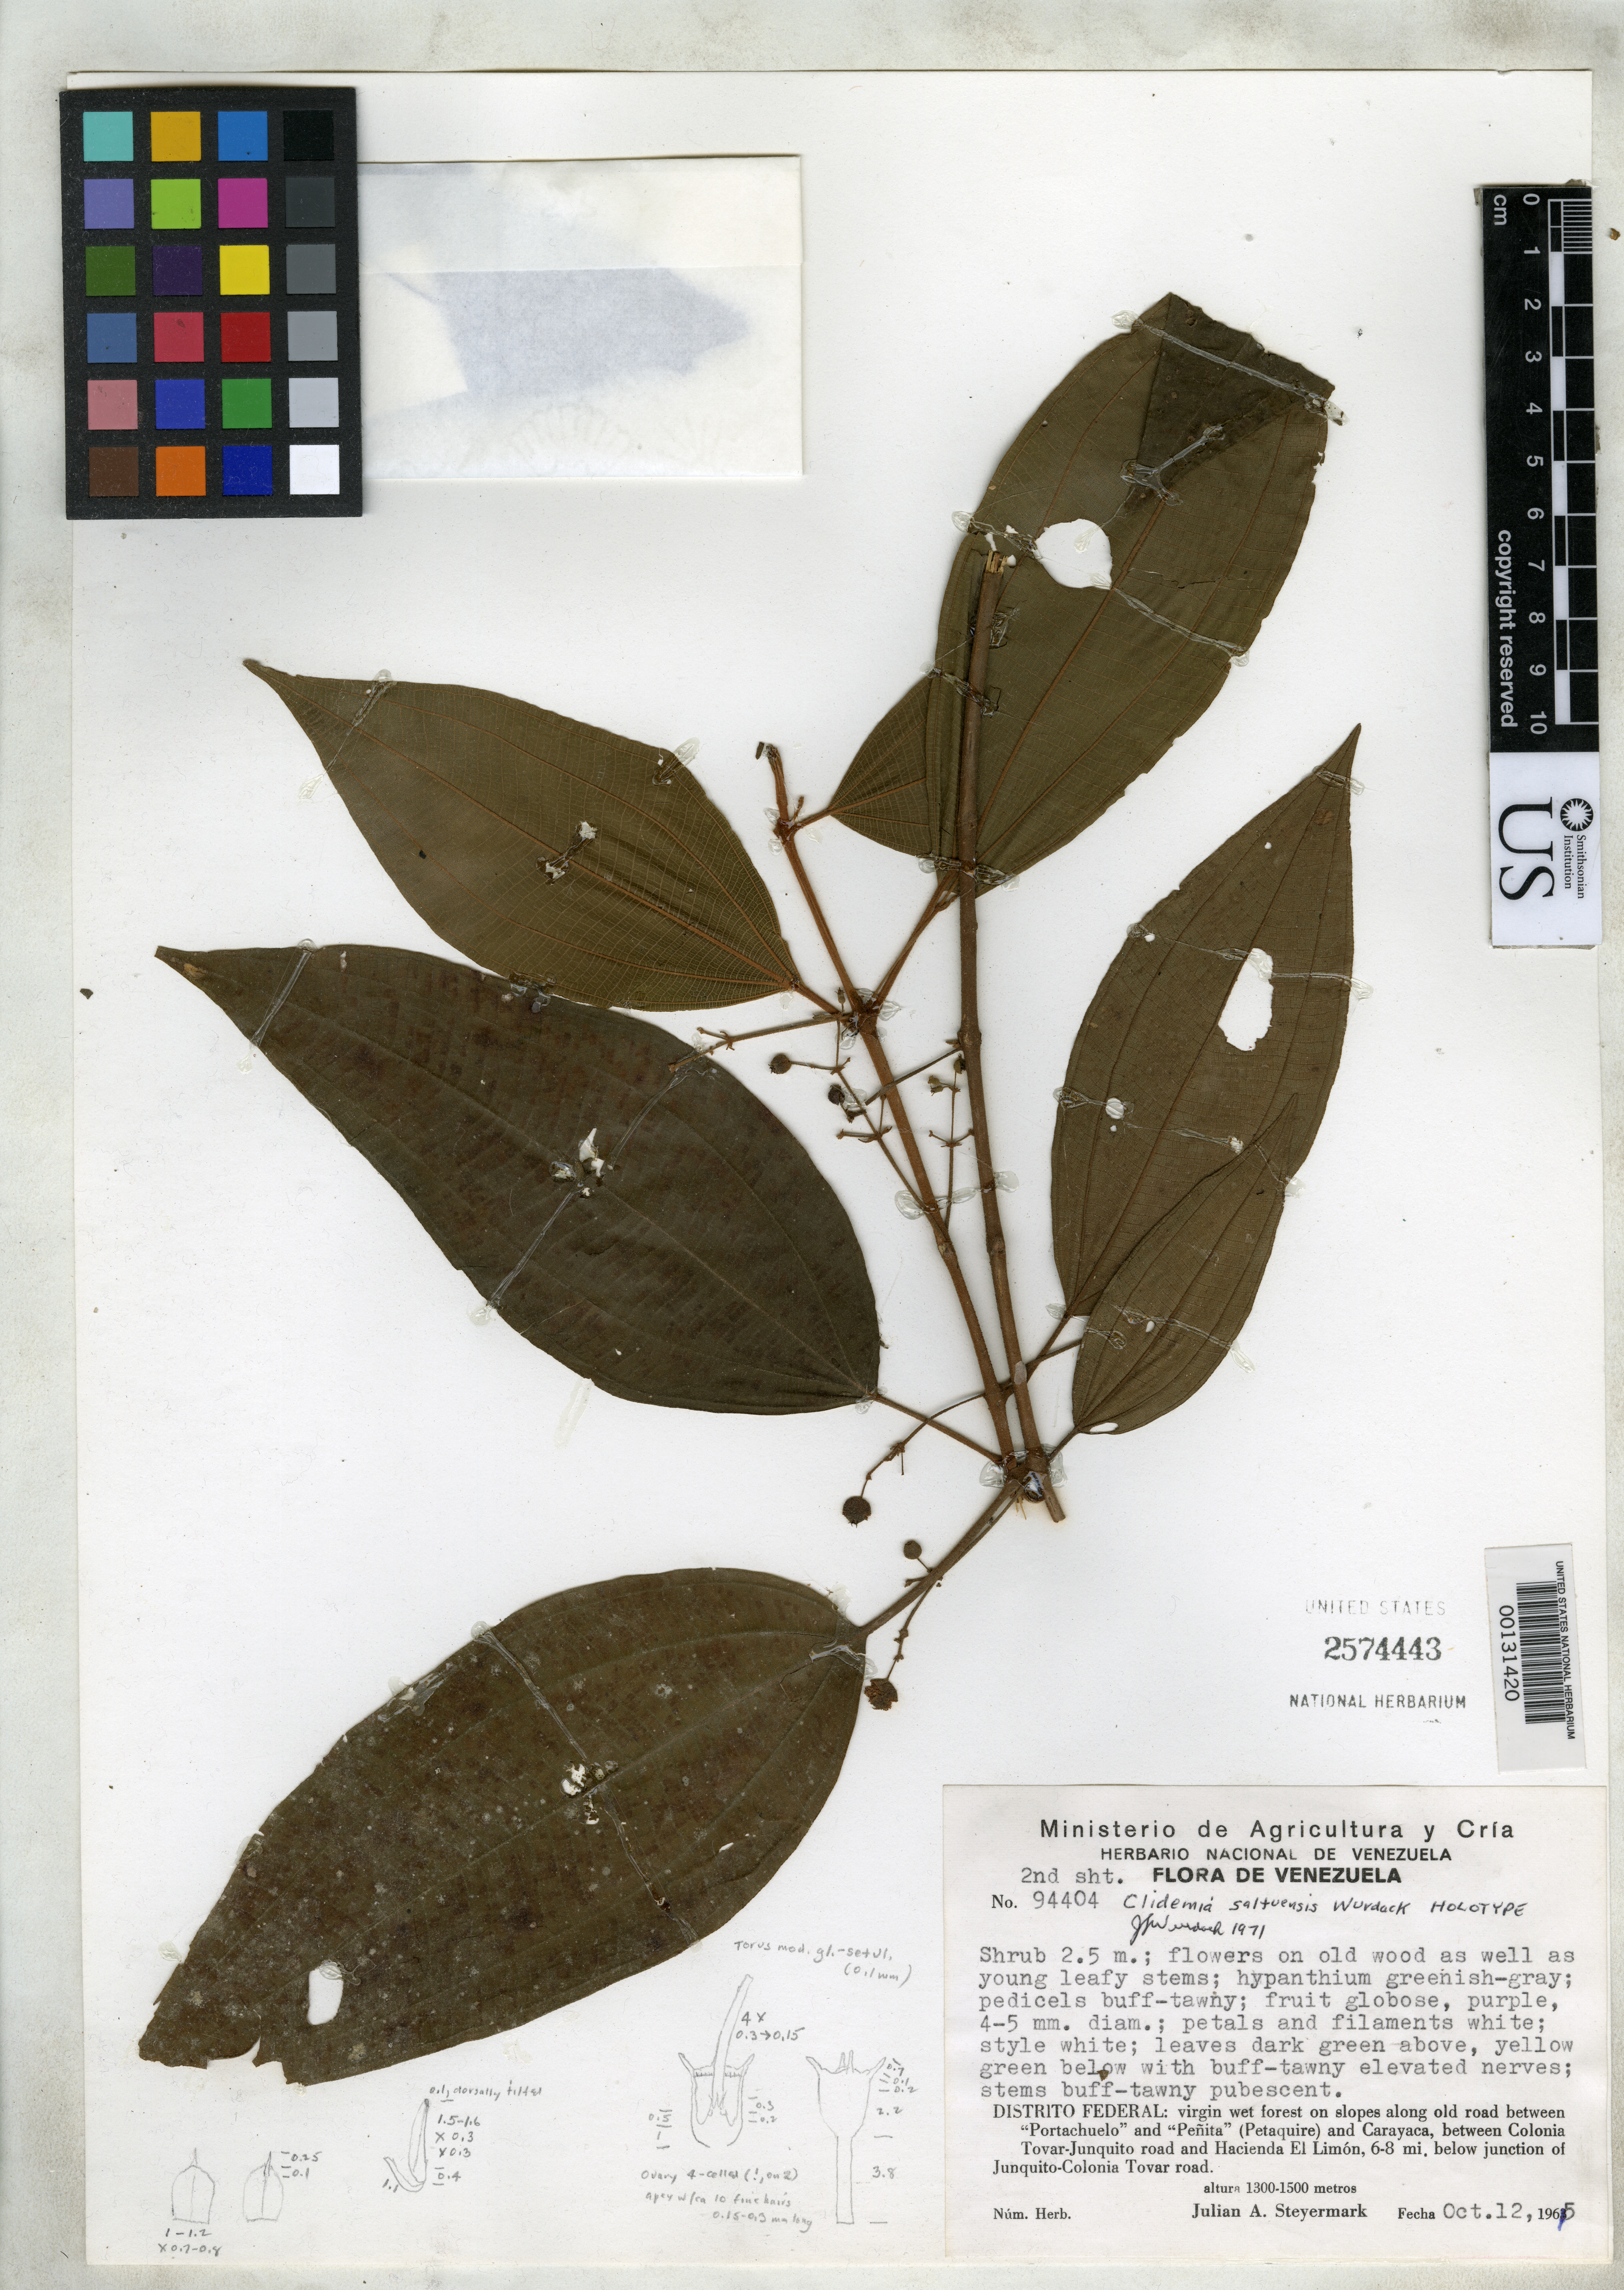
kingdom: Plantae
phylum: Tracheophyta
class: Magnoliopsida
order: Myrtales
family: Melastomataceae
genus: Clidemia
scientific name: Clidemia saltuensis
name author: Wurdack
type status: Holotype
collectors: J. Steyermark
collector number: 94404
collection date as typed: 12 Oct 1965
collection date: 1965-10-12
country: Venezuela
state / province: Distrito Federal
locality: Between Portachuelo & Penita (Petaquire) & Carayaca, between Colonia Tovar-Junquito Road & Hac. El Limon.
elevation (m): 1300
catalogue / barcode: US 2574443